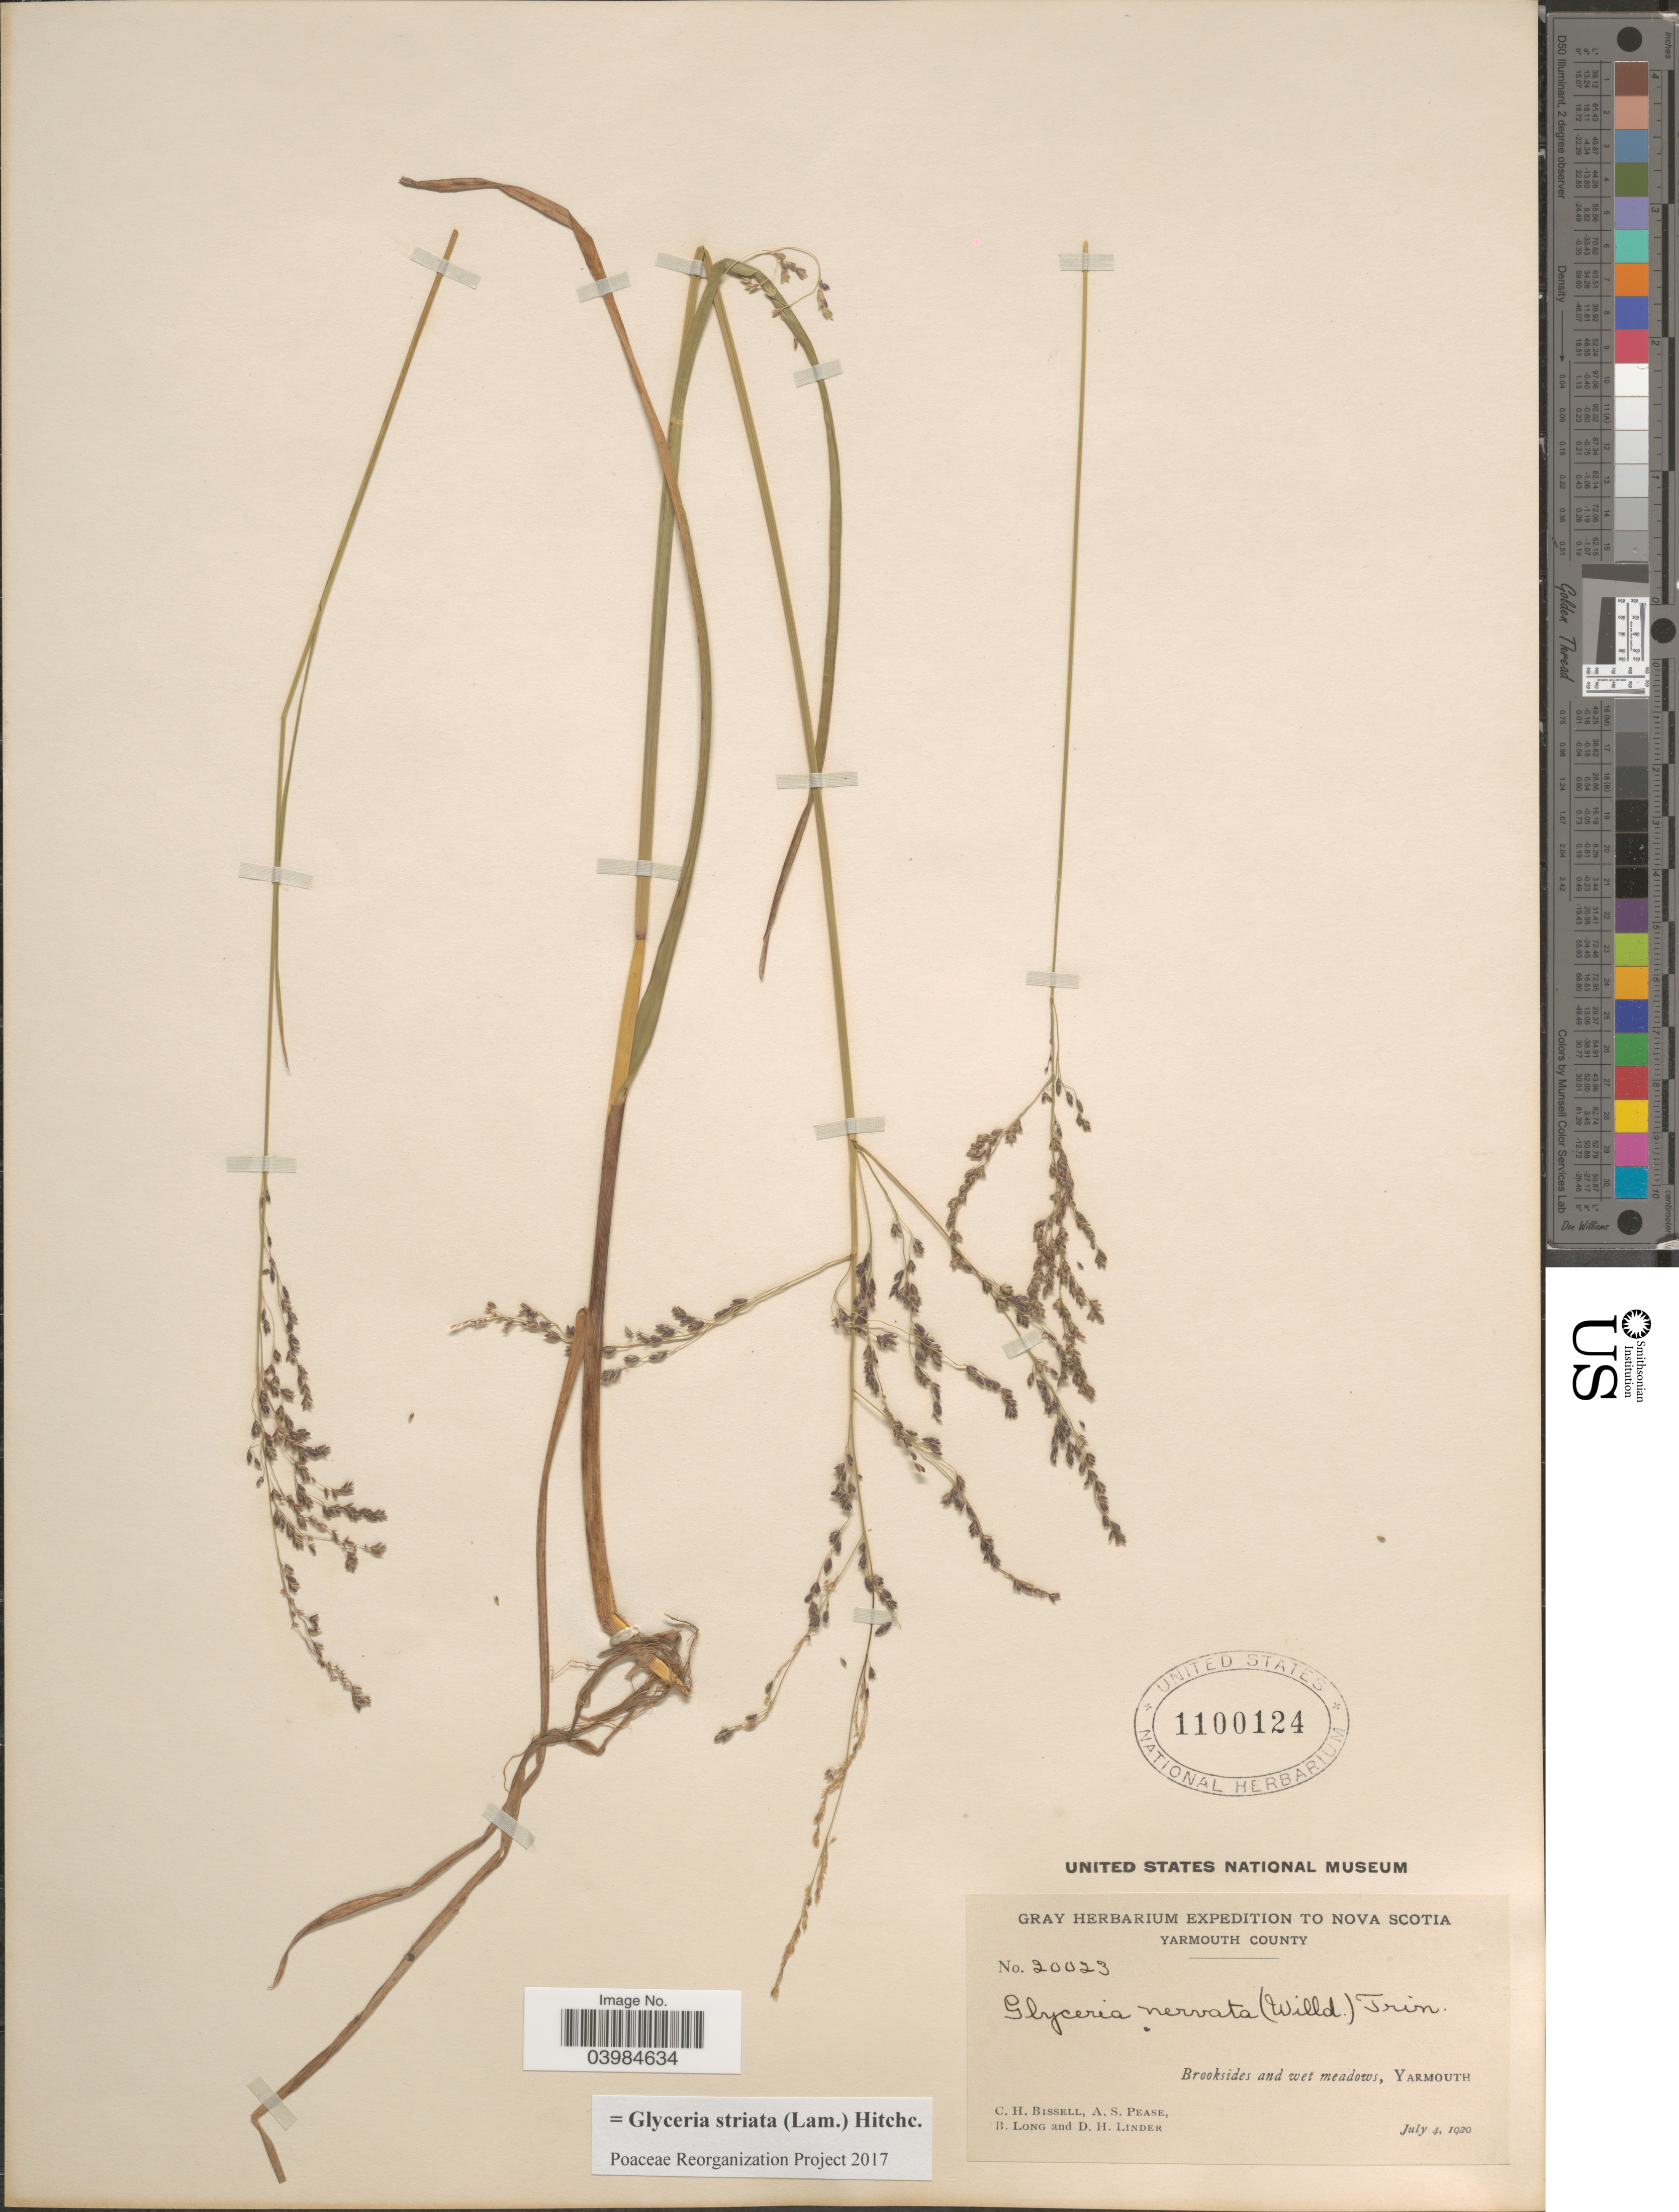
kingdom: Plantae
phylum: Tracheophyta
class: Liliopsida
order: Poales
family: Poaceae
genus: Glyceria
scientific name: Glyceria striata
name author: (Lam.) Hitchc.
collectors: C. Bissell, A. S. Pease, B. Long & D. Linder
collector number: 20023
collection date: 1920-07-04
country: Canada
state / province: Nova Scotia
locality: Yarmouth County. Brooksides and wet meadows, Yarmouth.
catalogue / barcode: US 1100124